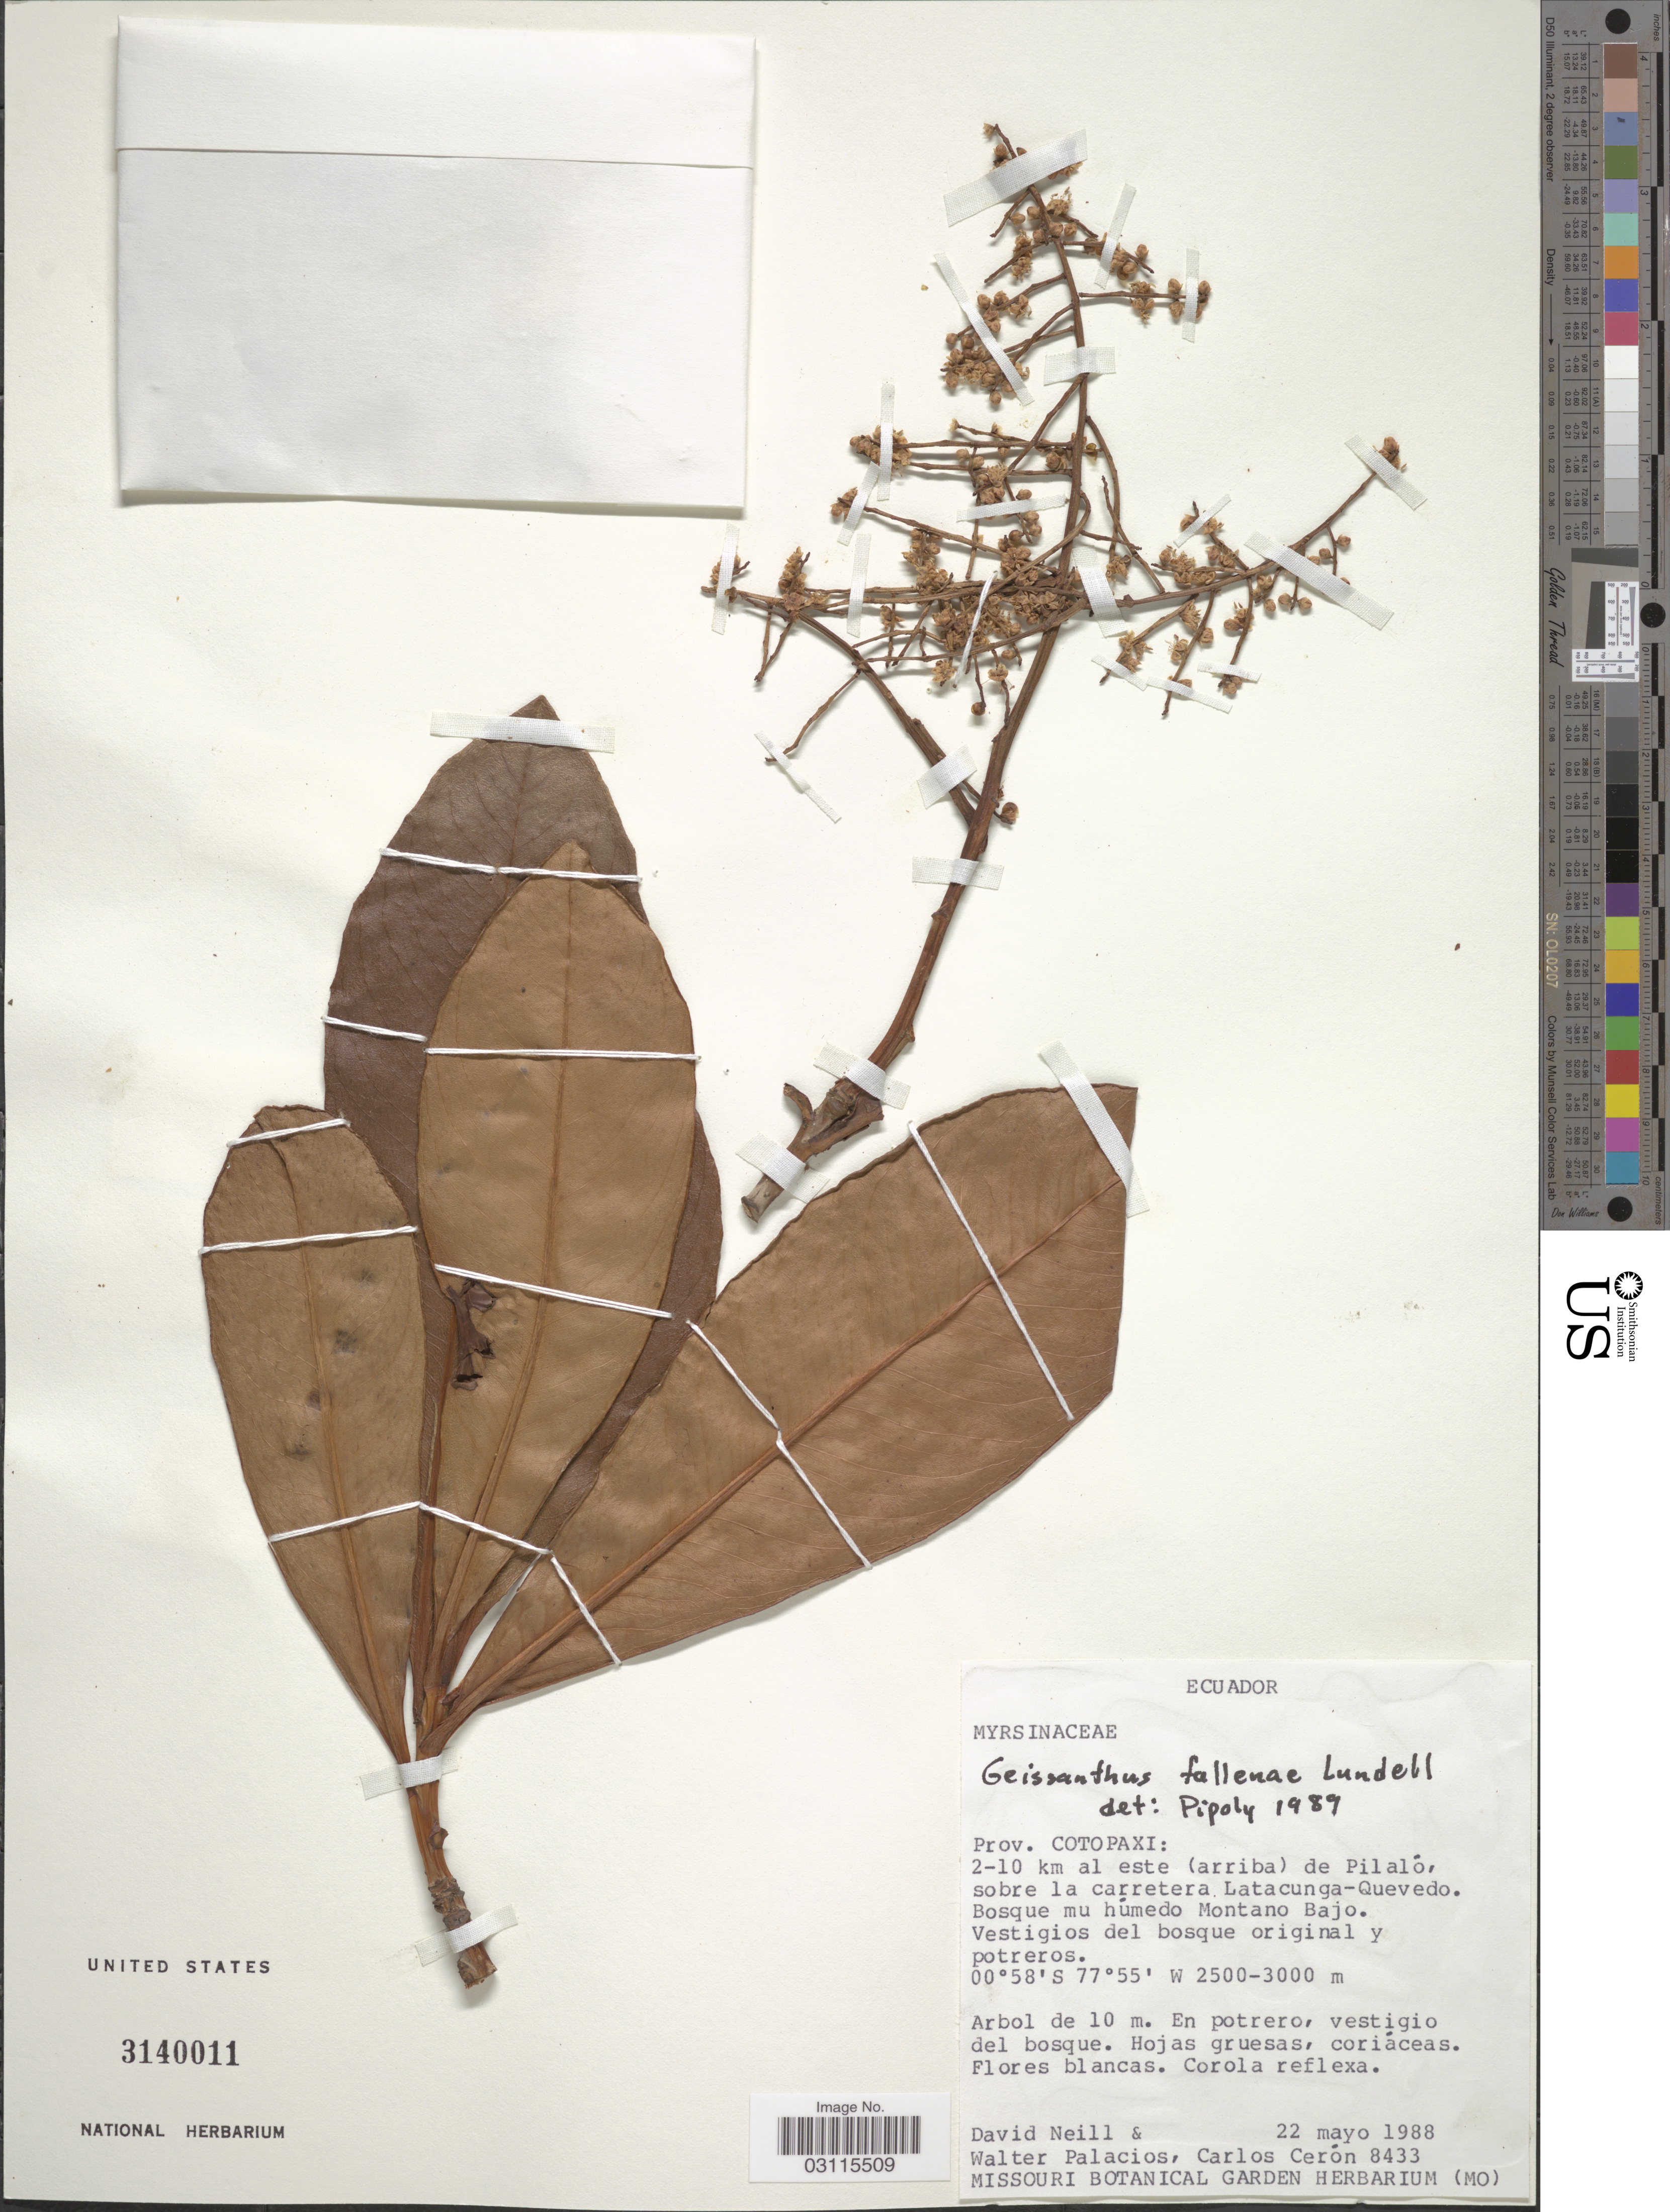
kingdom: Plantae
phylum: Tracheophyta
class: Magnoliopsida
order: Ericales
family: Primulaceae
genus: Geissanthus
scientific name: Geissanthus fallenae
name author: Lundell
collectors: D. Neill, W. Palacios & C. E. Cerón M.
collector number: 8433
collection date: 1988-05-22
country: Ecuador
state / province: Cotopaxi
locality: Prov. Cotopaxi: 2-10 km al este (arriba) de Pilaló, sobre la carretera Latacunga-Quevedo. Bosque mu húmedo Montano Bajo.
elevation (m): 2500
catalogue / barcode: US 3140011